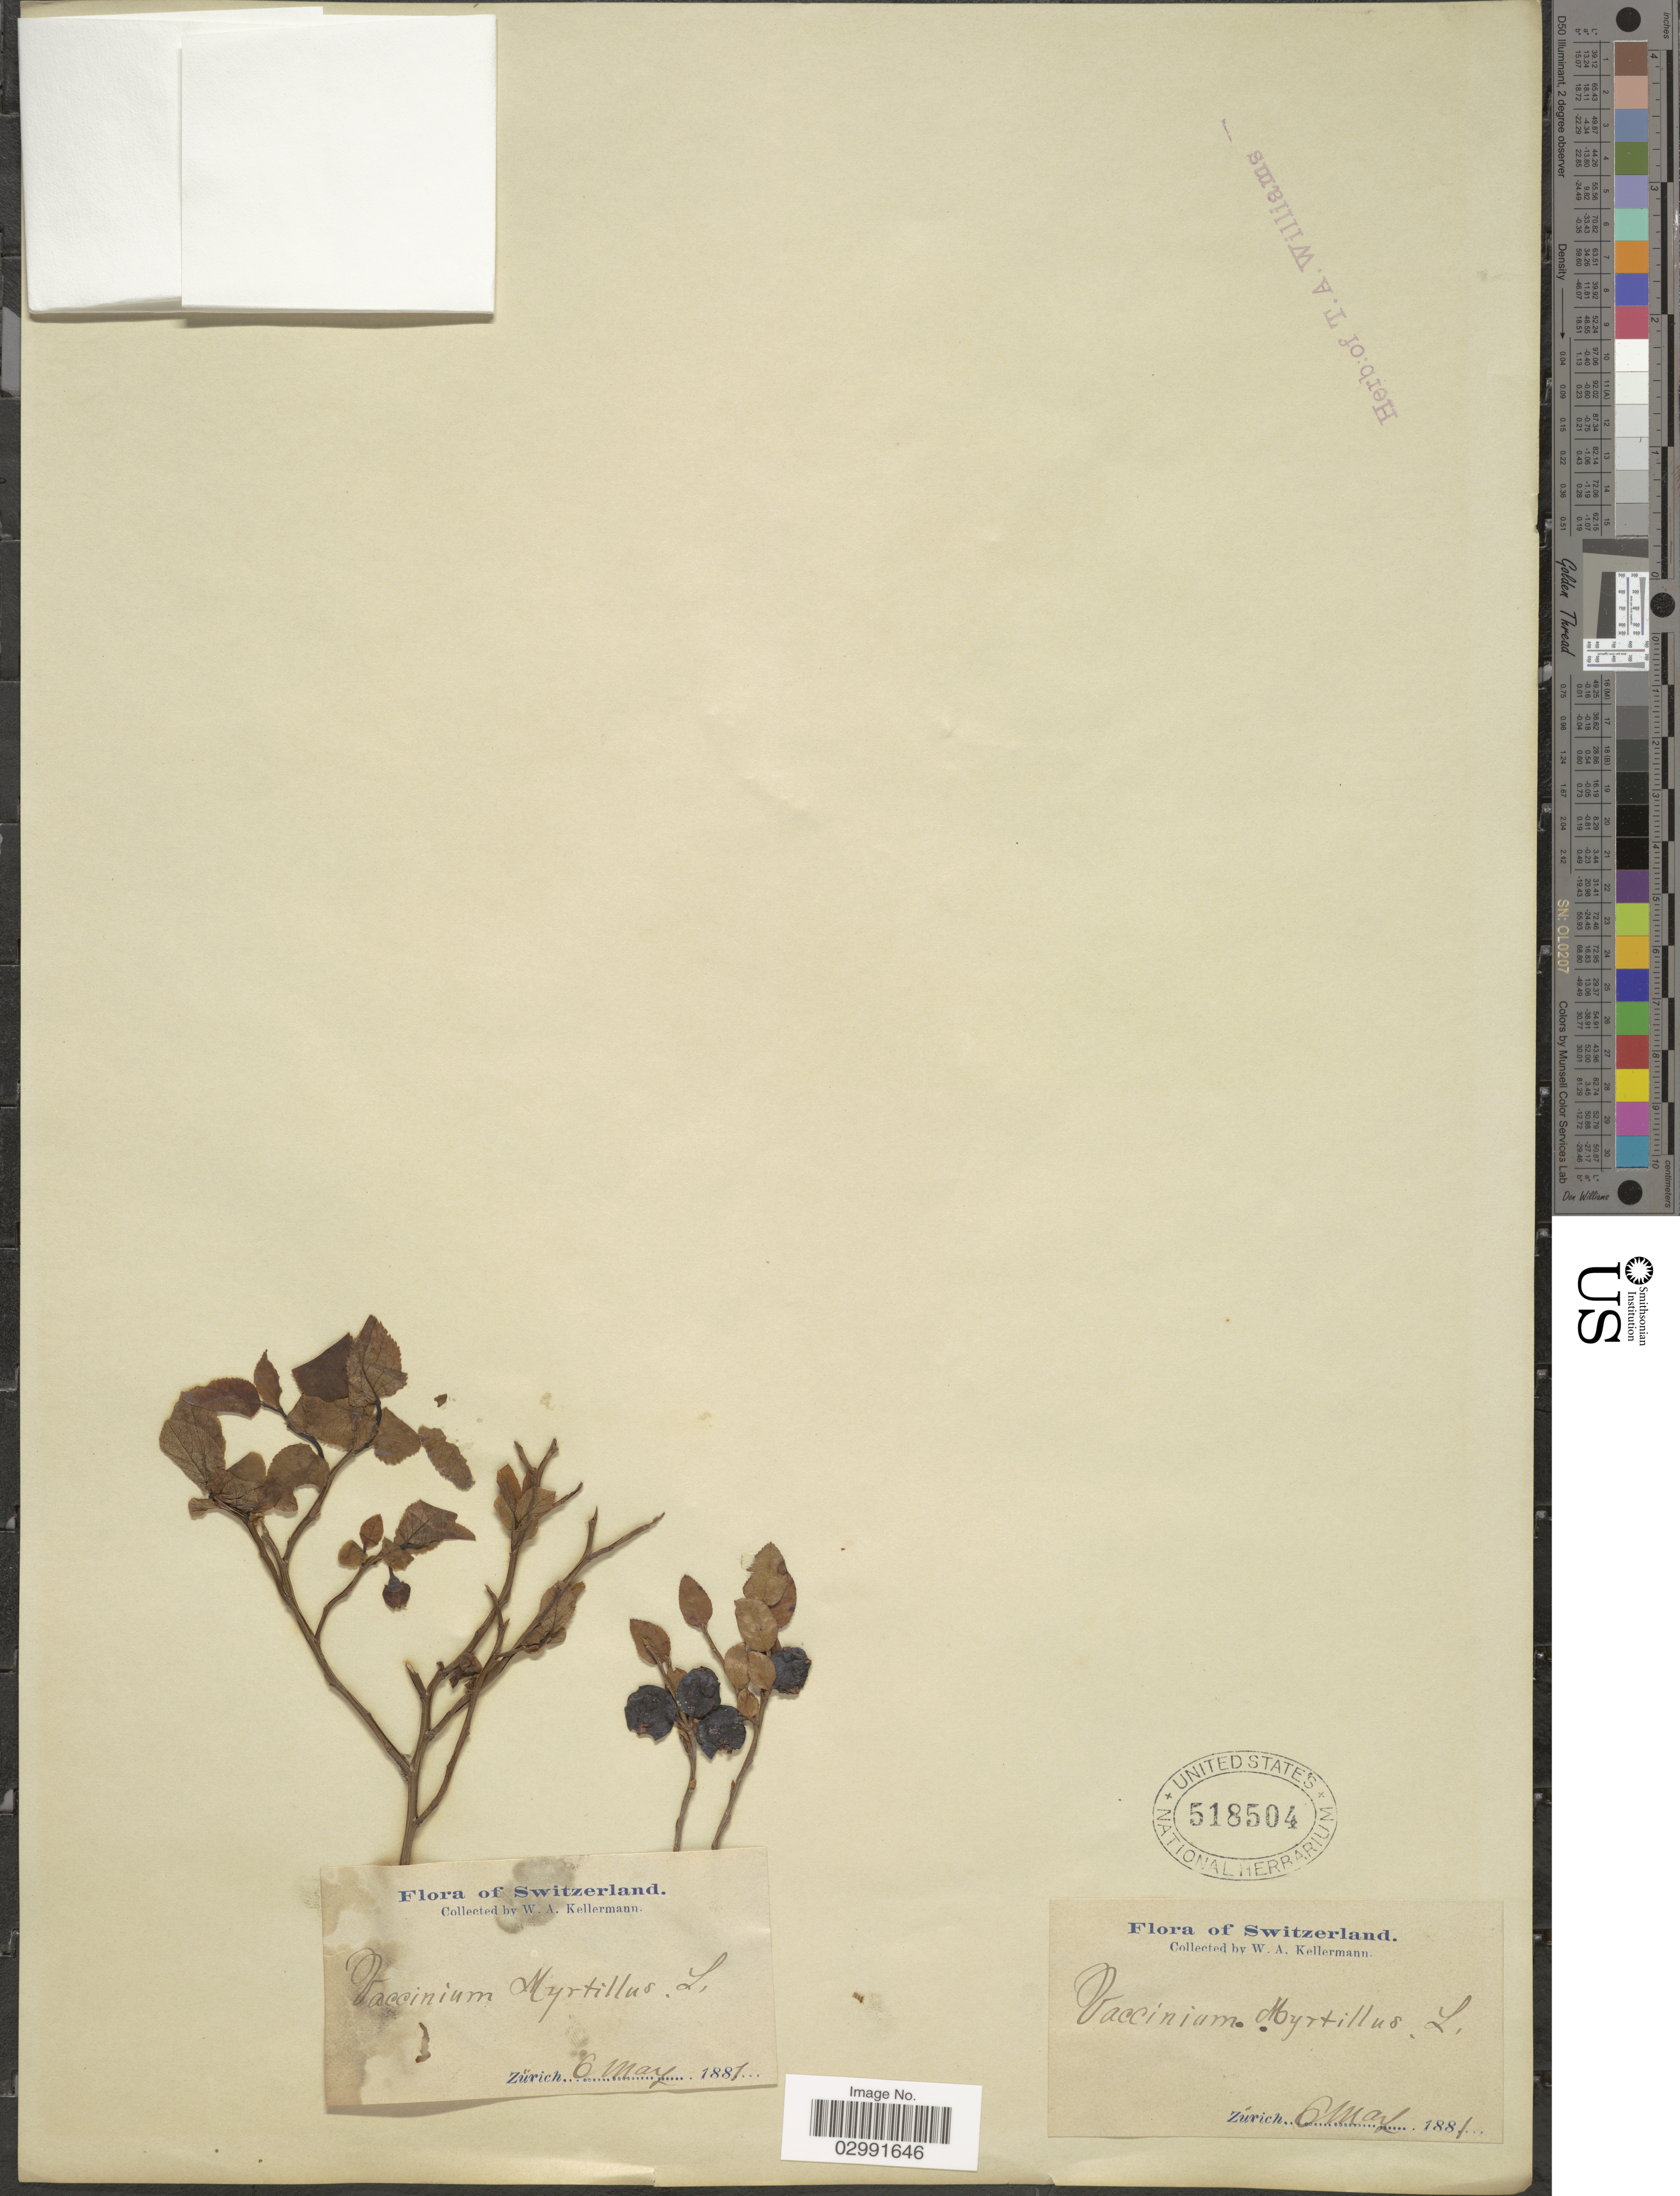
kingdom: Plantae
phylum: Tracheophyta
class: Magnoliopsida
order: Ericales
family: Ericaceae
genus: Vaccinium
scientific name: Vaccinium myrtillus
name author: L.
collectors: W. Kellerman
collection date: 1881-05-06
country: Switzerland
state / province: Zurich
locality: Zürich.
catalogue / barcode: US 518504